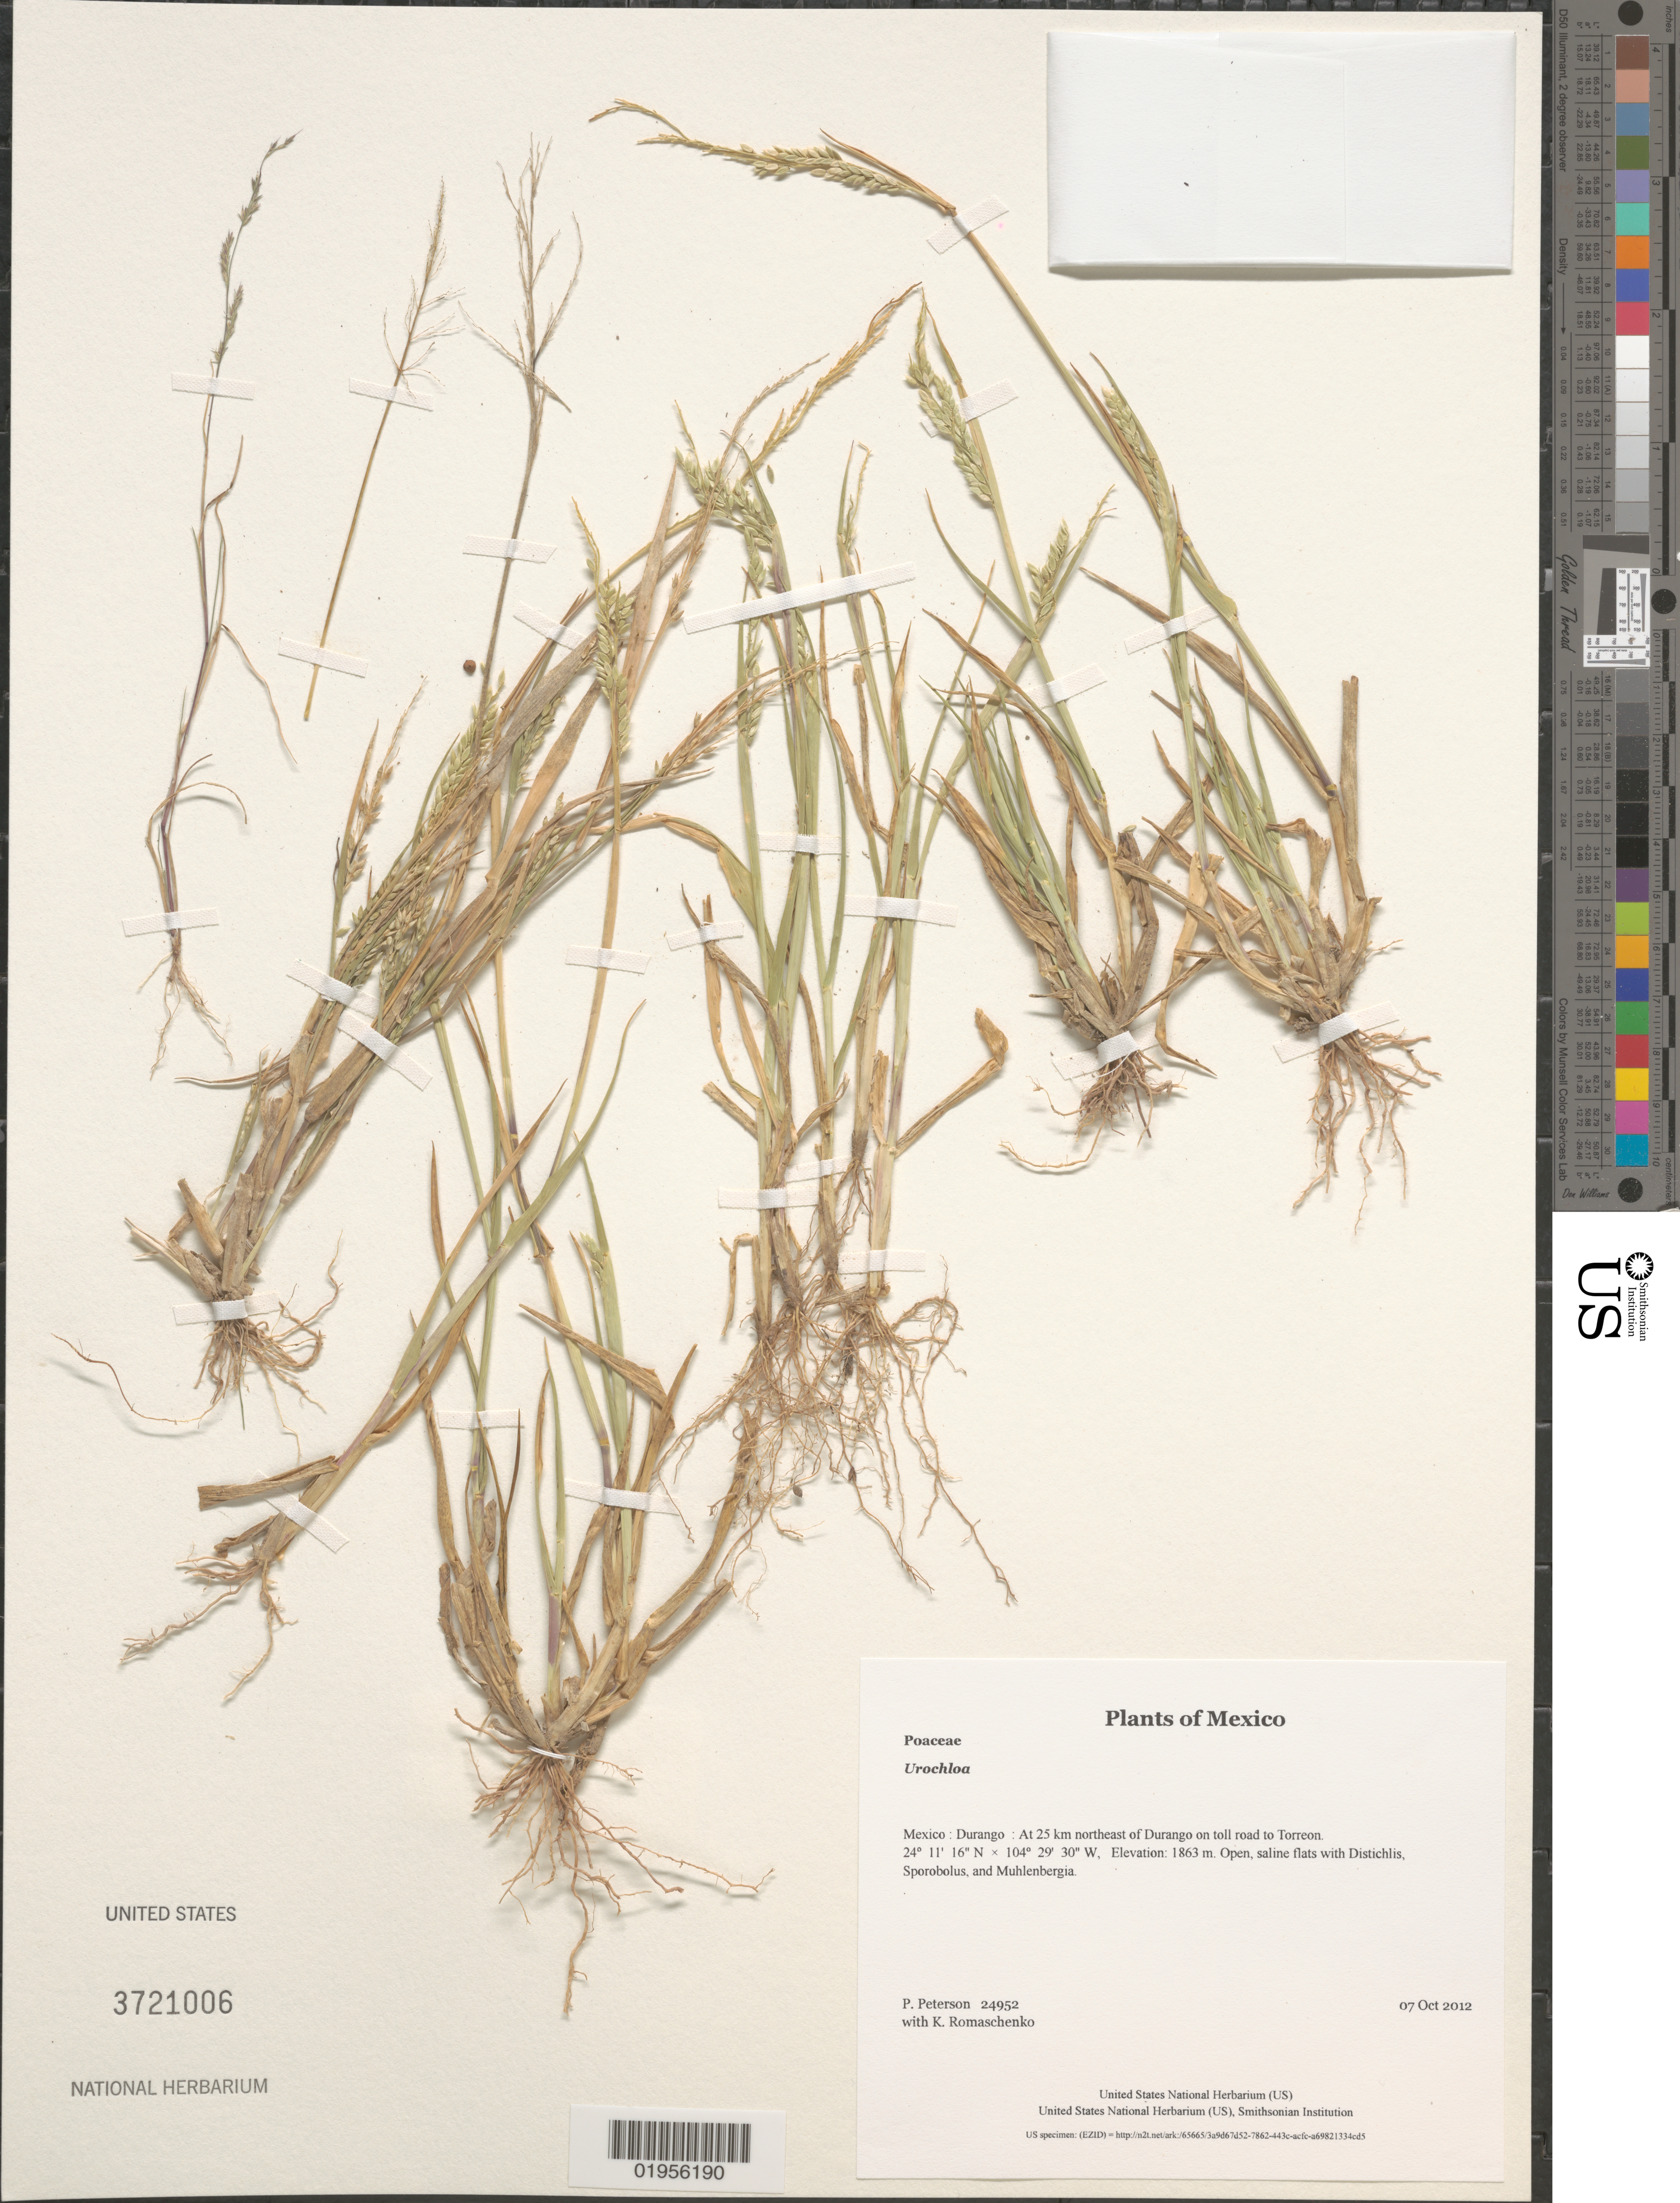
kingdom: Plantae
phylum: Tracheophyta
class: Liliopsida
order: Poales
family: Poaceae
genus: Urochloa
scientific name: Urochloa sp.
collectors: P. M. Peterson & K. Romaschenko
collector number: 24952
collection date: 2012-10-07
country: Mexico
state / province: Durango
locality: At 25 km northeast of Durango on toll road to Torreon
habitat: Open, saline flats with Distichlis, Sporobolus, and Muhlenbergia.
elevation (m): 1863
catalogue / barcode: US 3721006